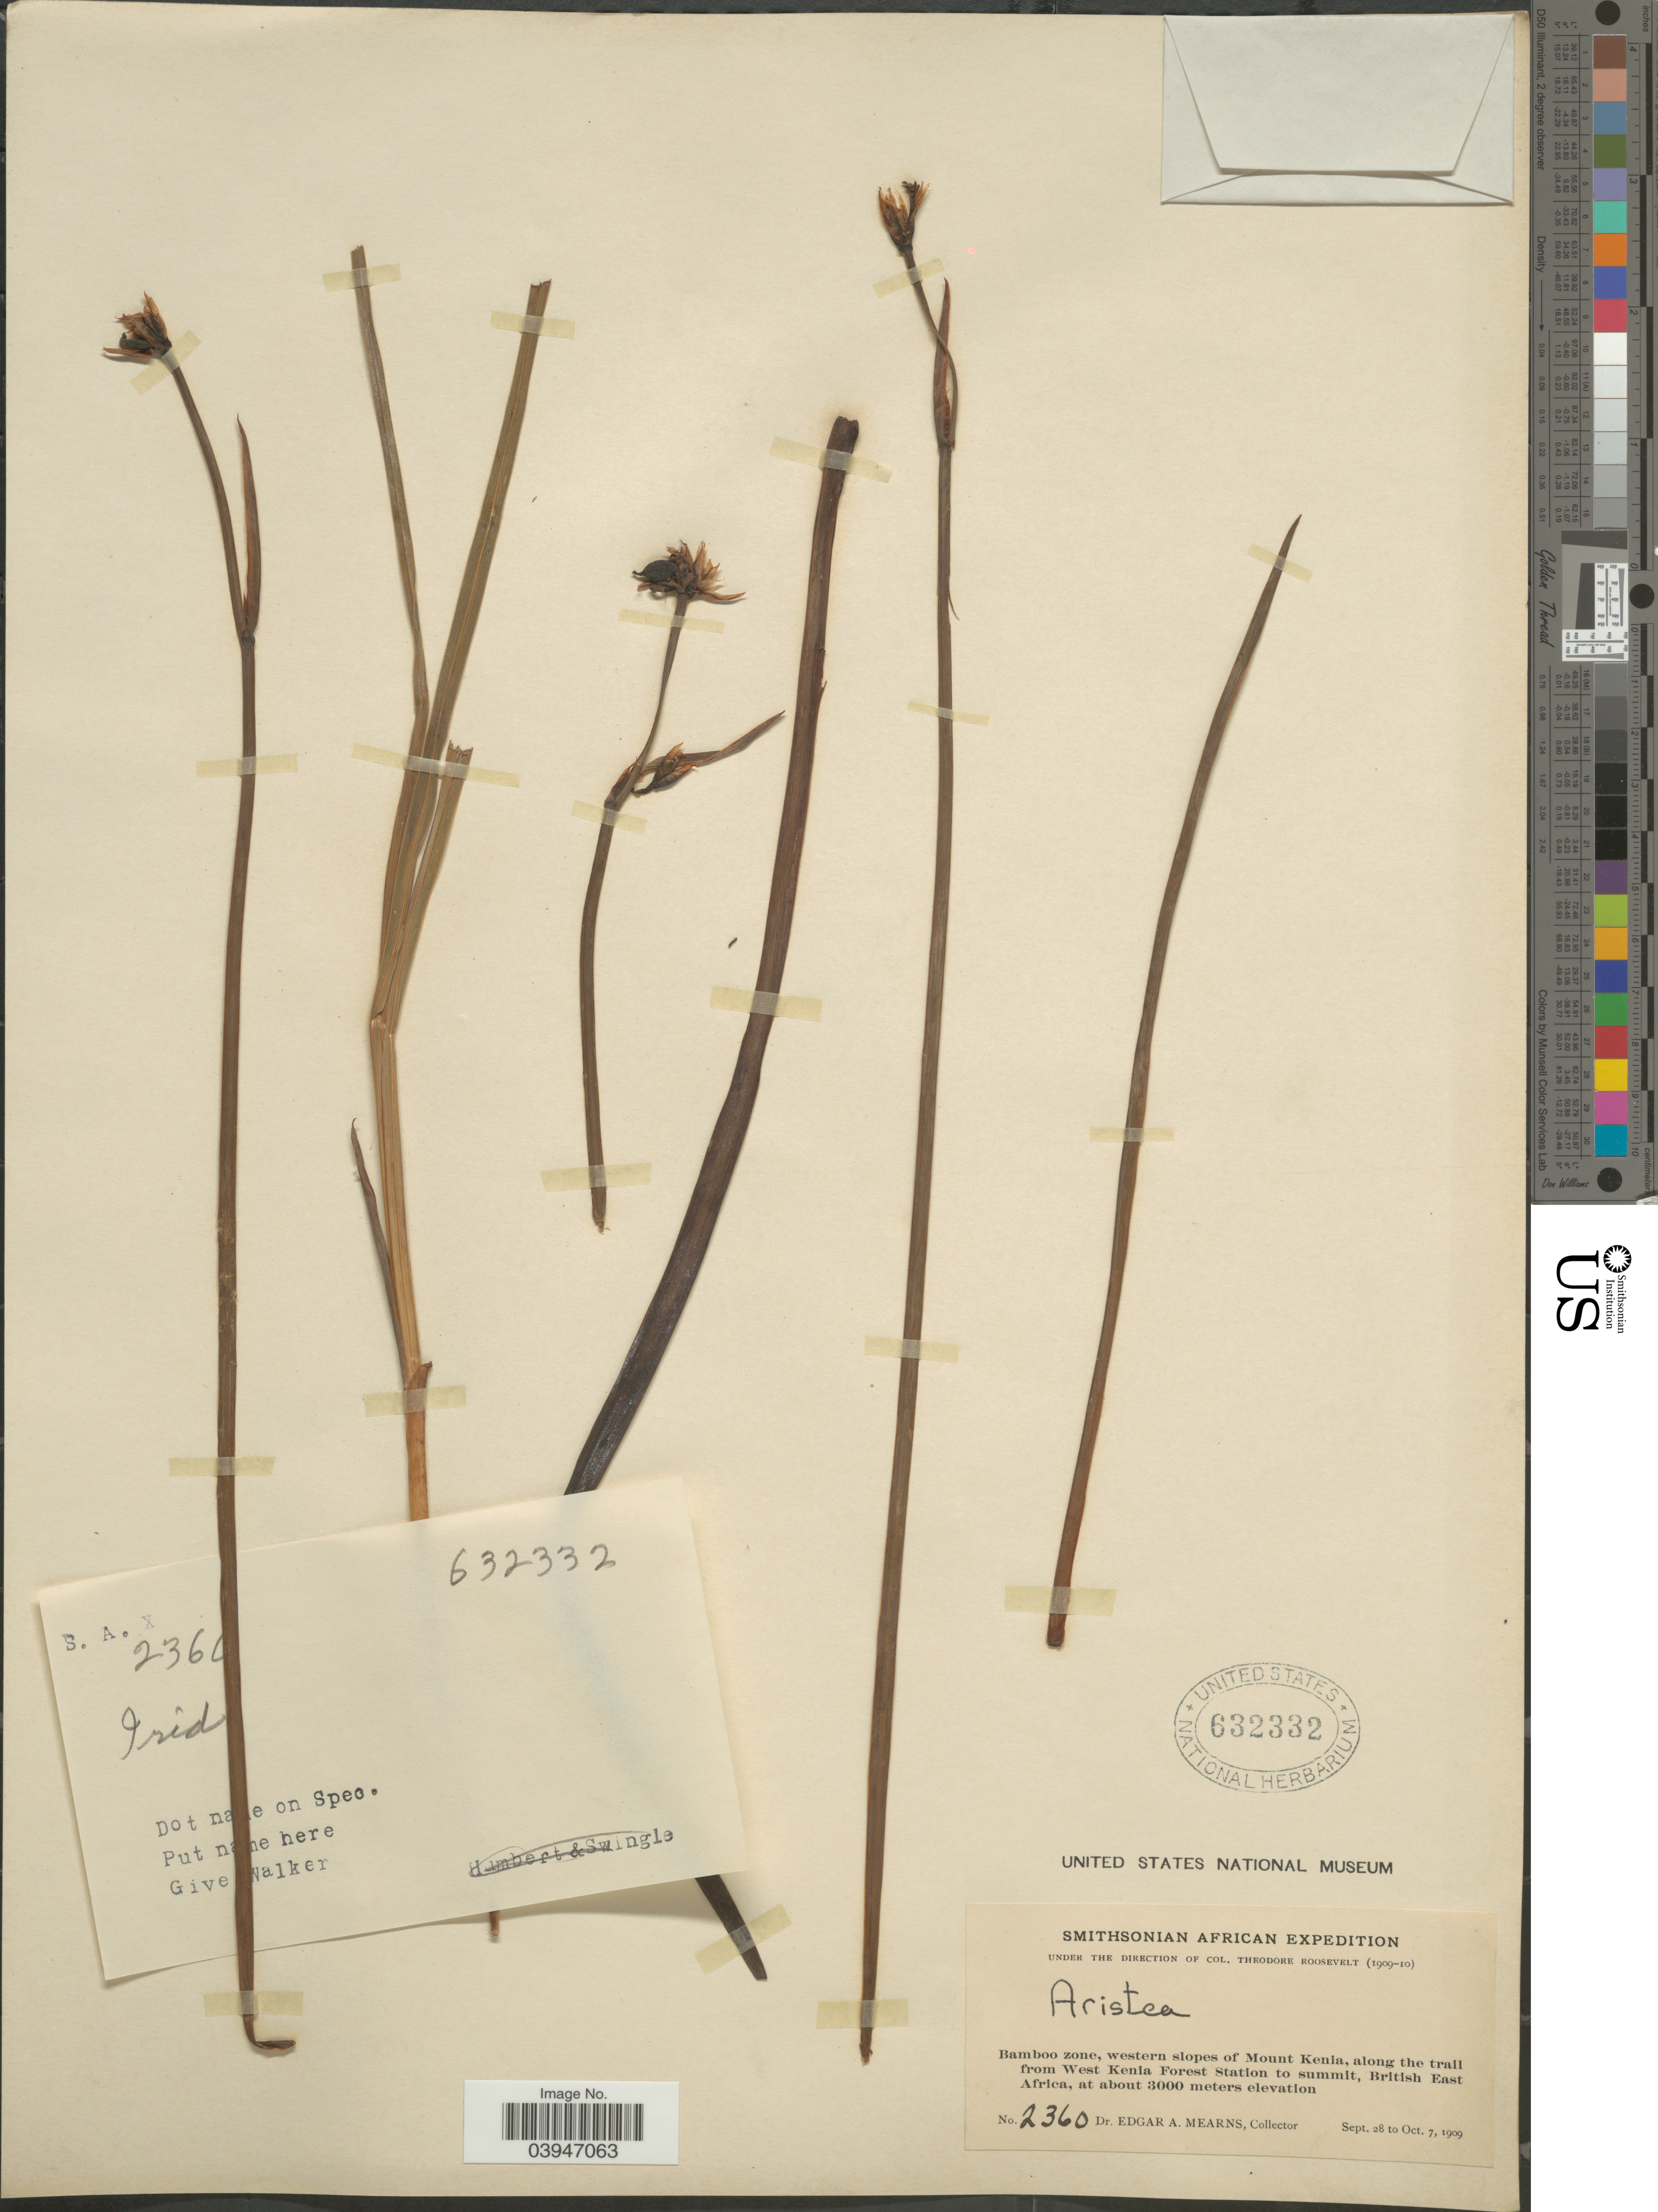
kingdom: Plantae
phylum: Tracheophyta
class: Liliopsida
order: Asparagales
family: Iridaceae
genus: Aristea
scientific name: Aristea sp.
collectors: E. A. Mearns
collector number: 2360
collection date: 1909-09-28/1909-10-07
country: Kenya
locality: Bamboo zone, western slopes of Mount Kenia, along the trail from West Kenia Forest Station to summit, British East Africa.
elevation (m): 3000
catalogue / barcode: US 632332